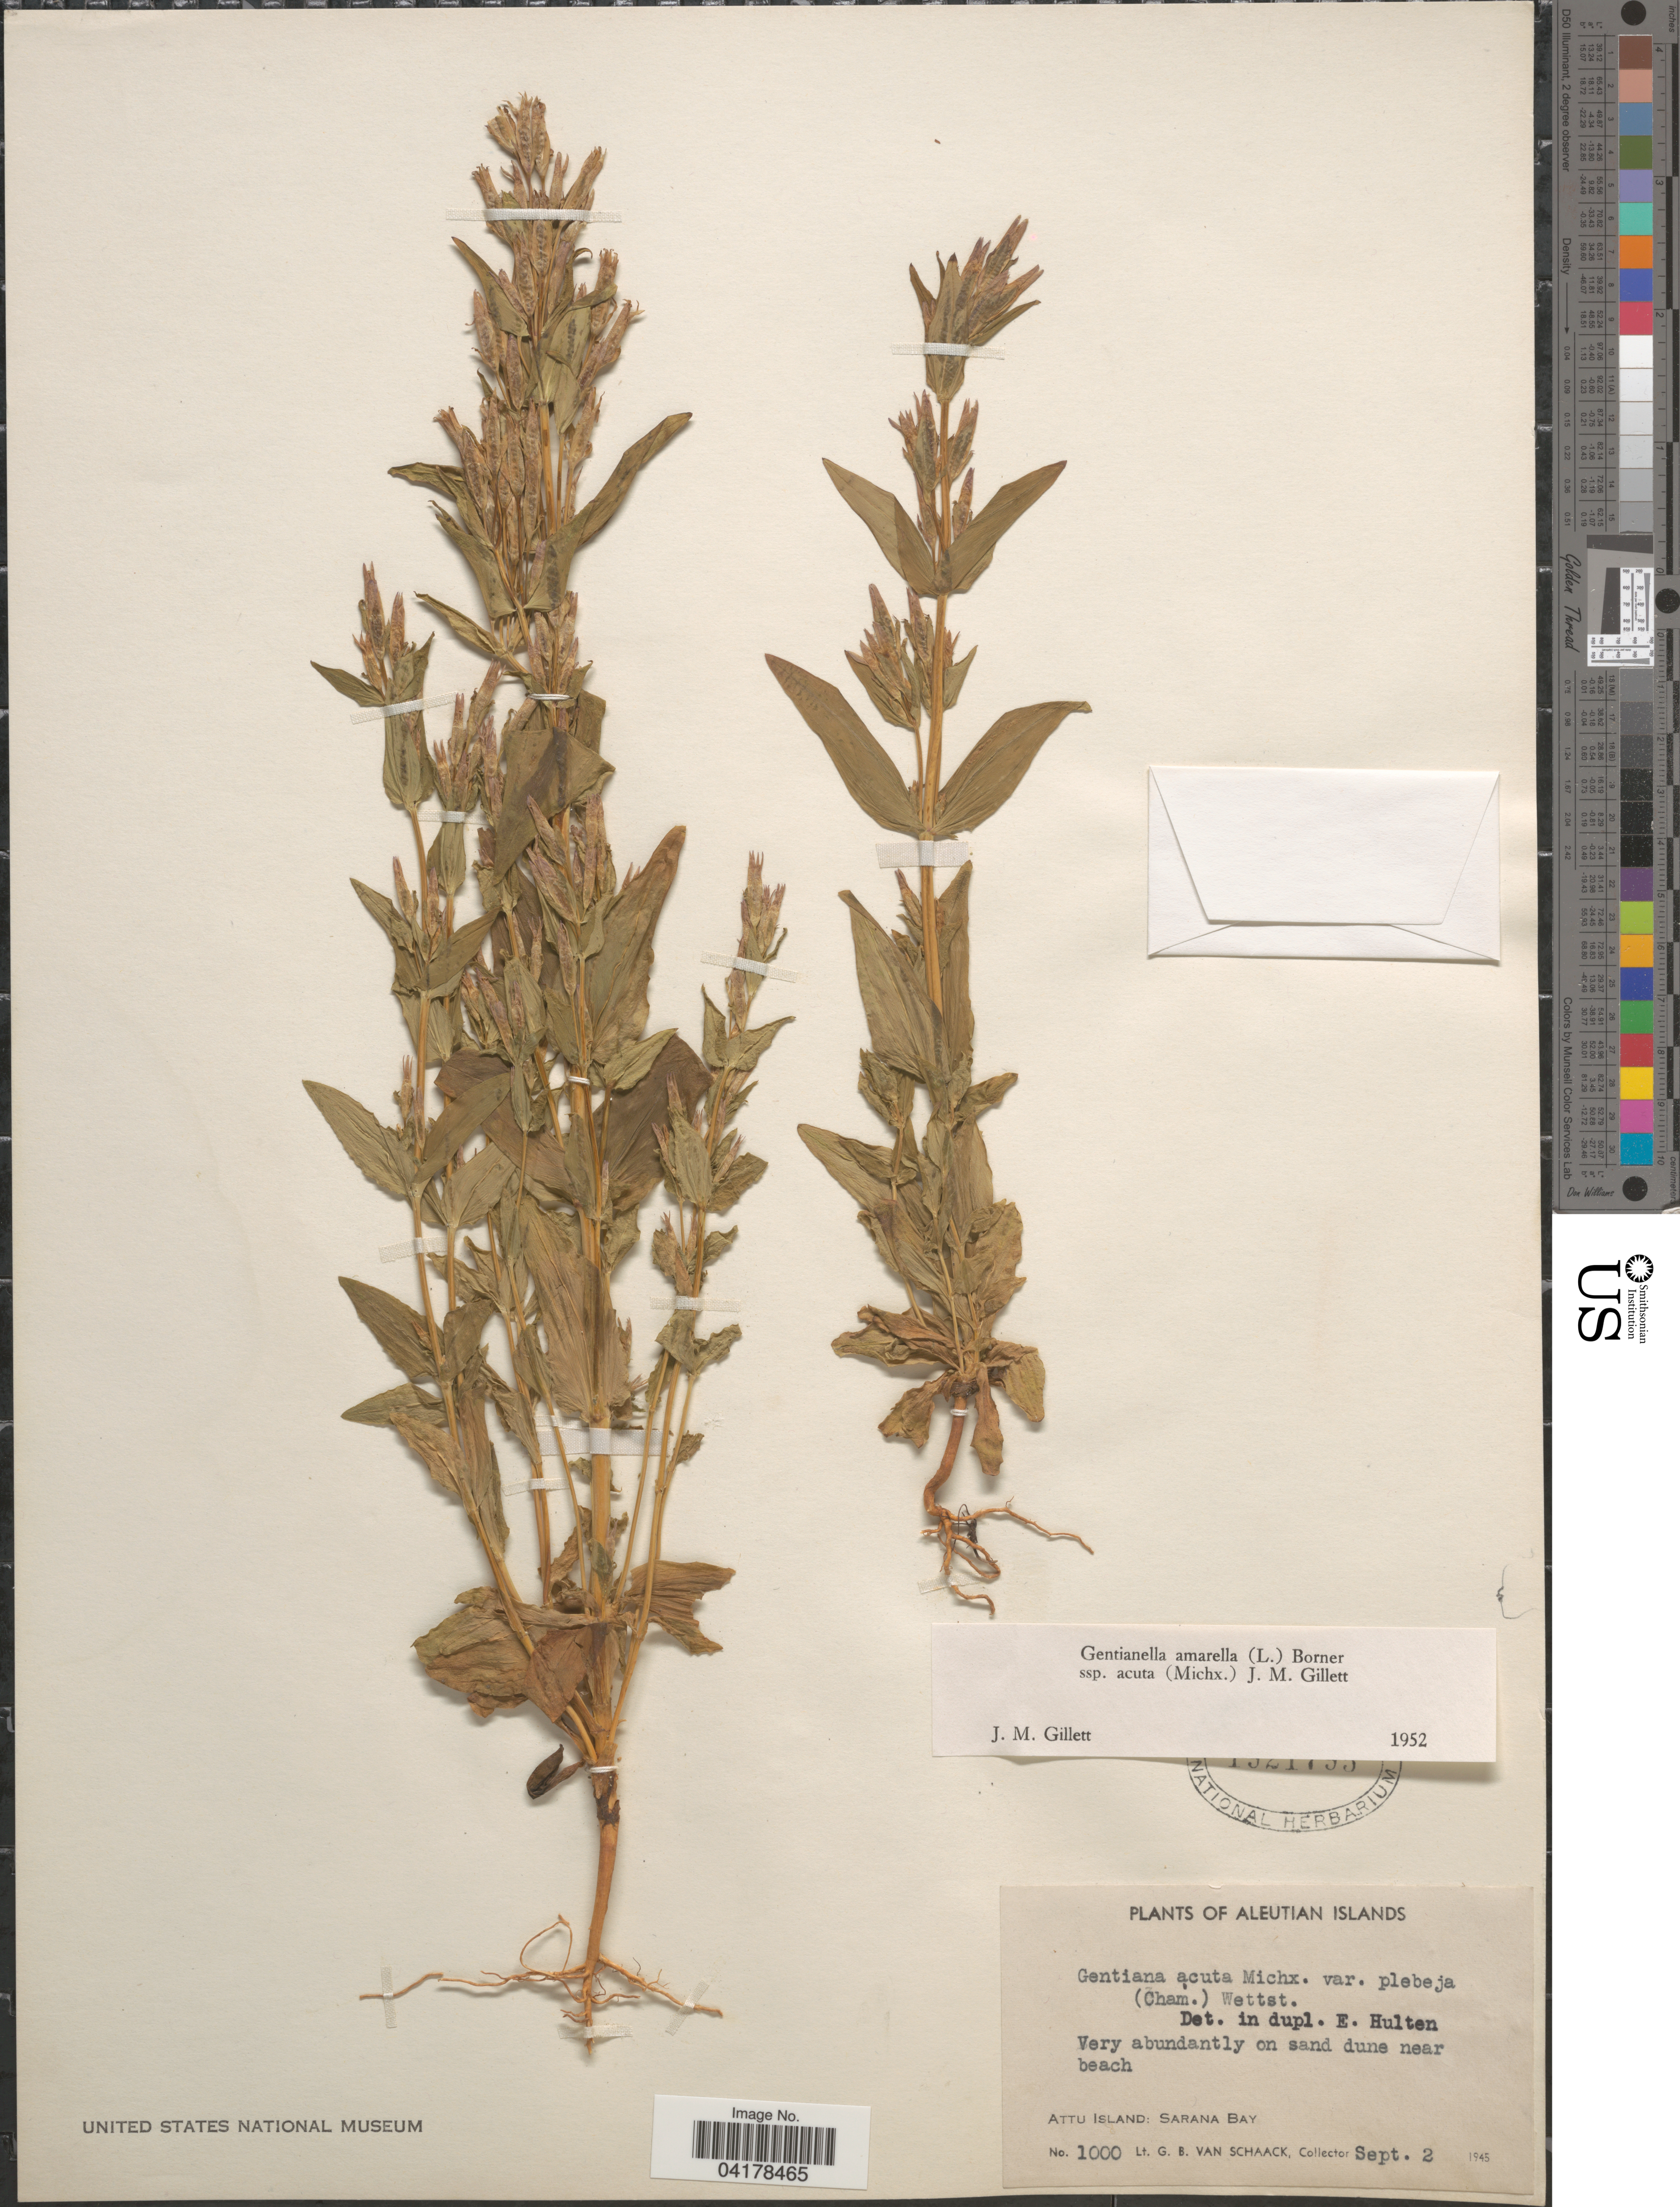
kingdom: Plantae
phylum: Tracheophyta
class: Magnoliopsida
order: Gentianales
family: Gentianaceae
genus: Gentianella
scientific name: Gentianella amarella subsp. acuta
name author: (Michx.) J.M. Gillett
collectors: G. Van Schaack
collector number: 1000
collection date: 1945-09-02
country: United States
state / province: Alaska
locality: Aleutian Islands. Attu Island: Sarana Bay.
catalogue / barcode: US 1321755